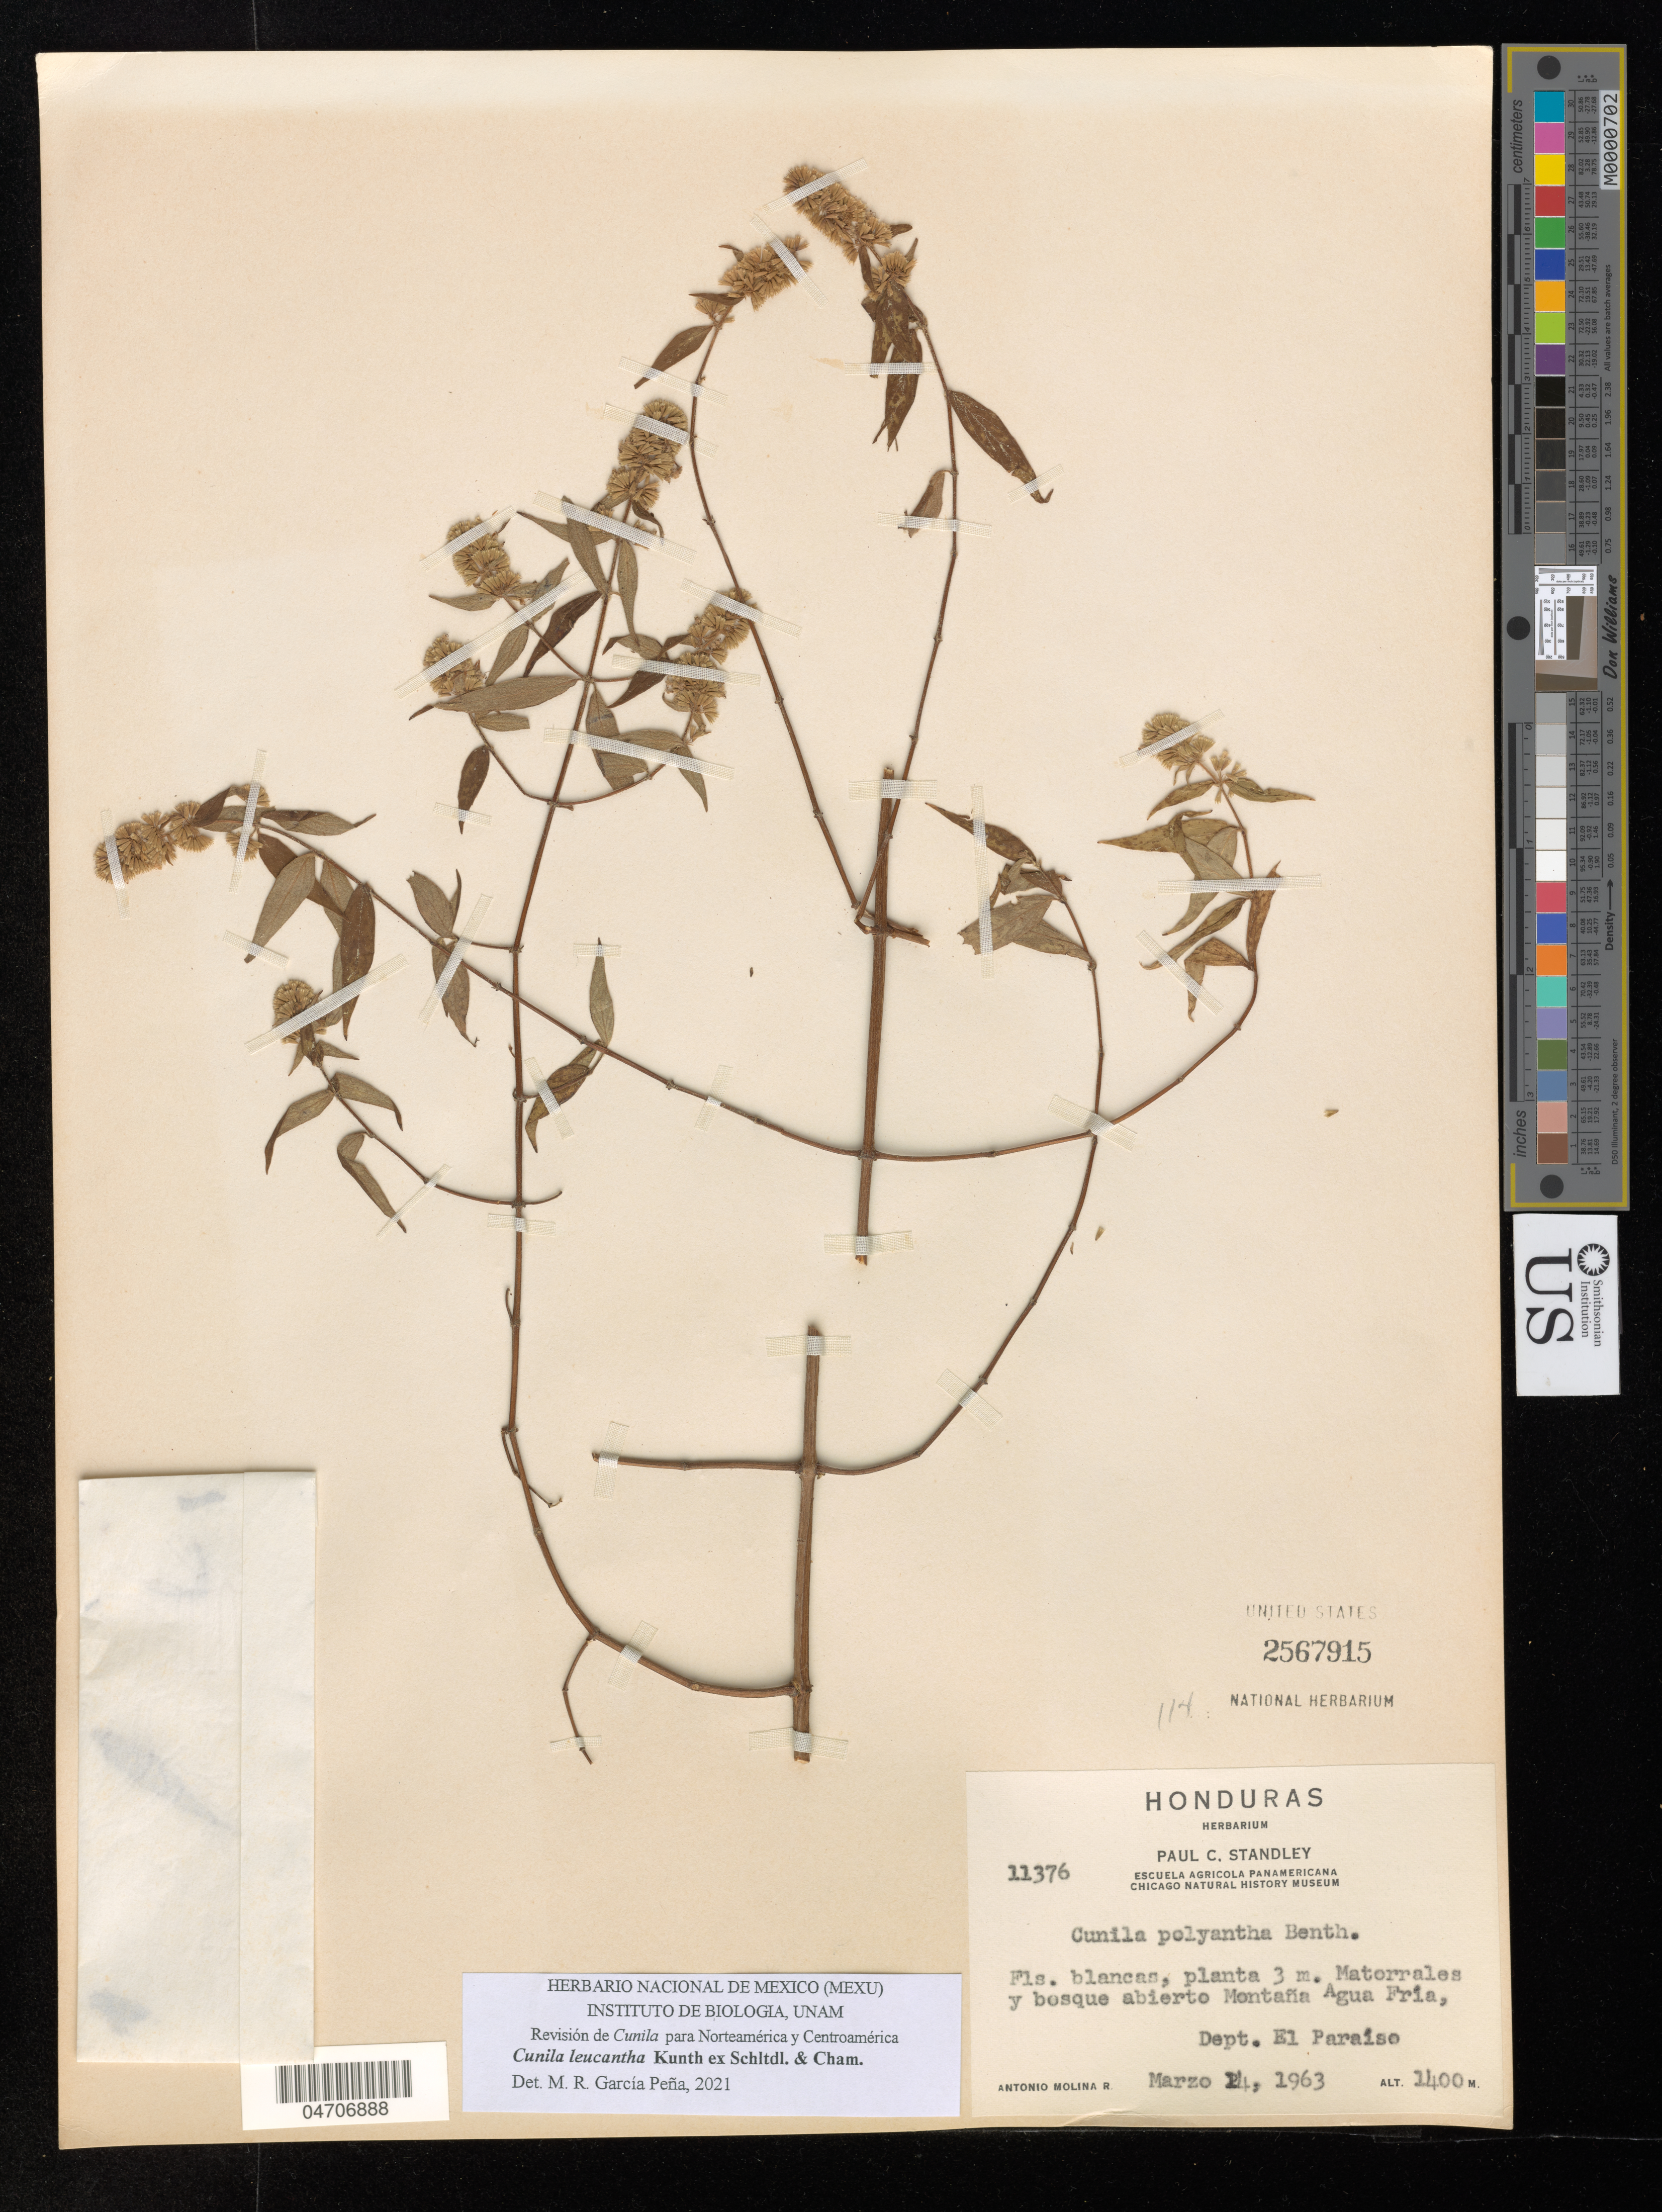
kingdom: Plantae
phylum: Tracheophyta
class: Magnoliopsida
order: Lamiales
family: Lamiaceae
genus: Cunila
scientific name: Cunila leucantha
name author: Kunth ex Schltdl. & Cham.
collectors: A. Molina R.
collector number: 11376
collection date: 1963-03-24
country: Honduras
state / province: El Paraiso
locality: Matorrales y bosque abierto Montaña Agua Fría, Dept. El Paraíso.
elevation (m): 1400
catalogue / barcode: US 2567915